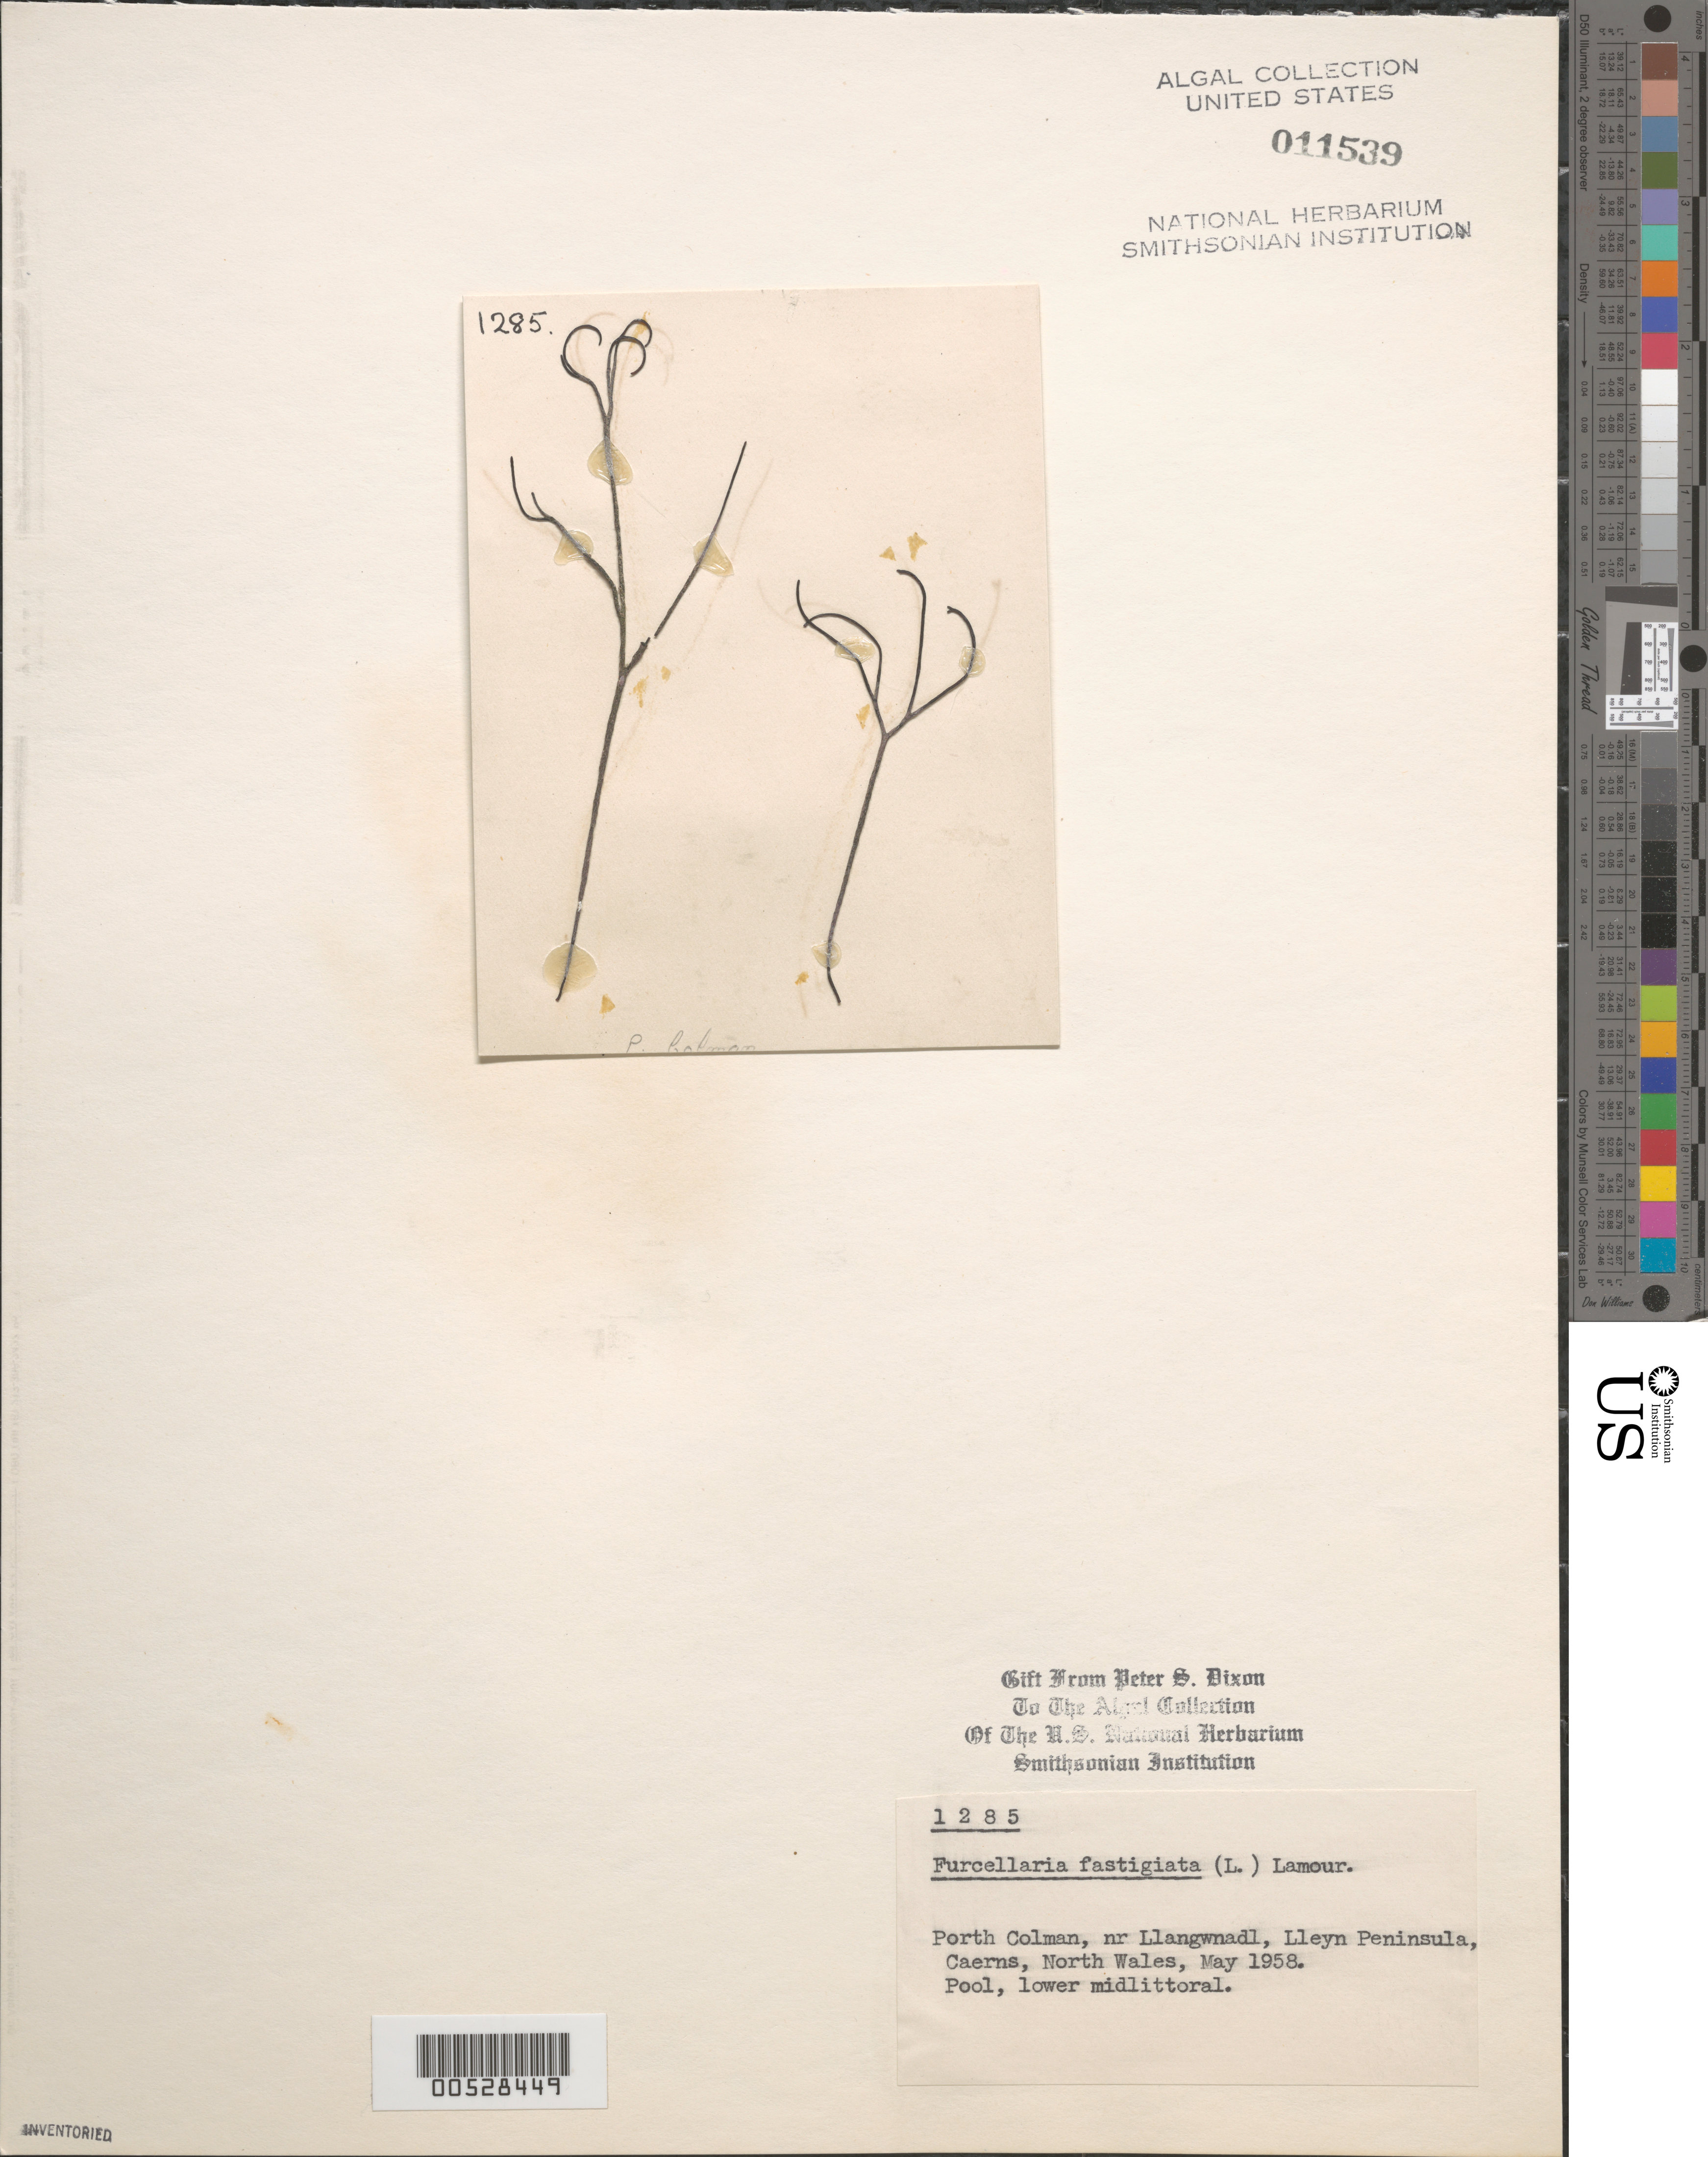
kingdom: Plantae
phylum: Rhodophyta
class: Florideophyceae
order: Gigartinales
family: Furcellariaceae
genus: Furcellaria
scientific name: Furcellaria lumbricalis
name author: (Hudson) J.V.Lamouroux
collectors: P. S. Dixon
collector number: PSD 1285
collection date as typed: May 1958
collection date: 1958-05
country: United Kingdom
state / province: Wales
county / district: Gwynedd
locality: Porth Colman, near Llangwnadl, Lleyn Peninsula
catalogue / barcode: US 11539